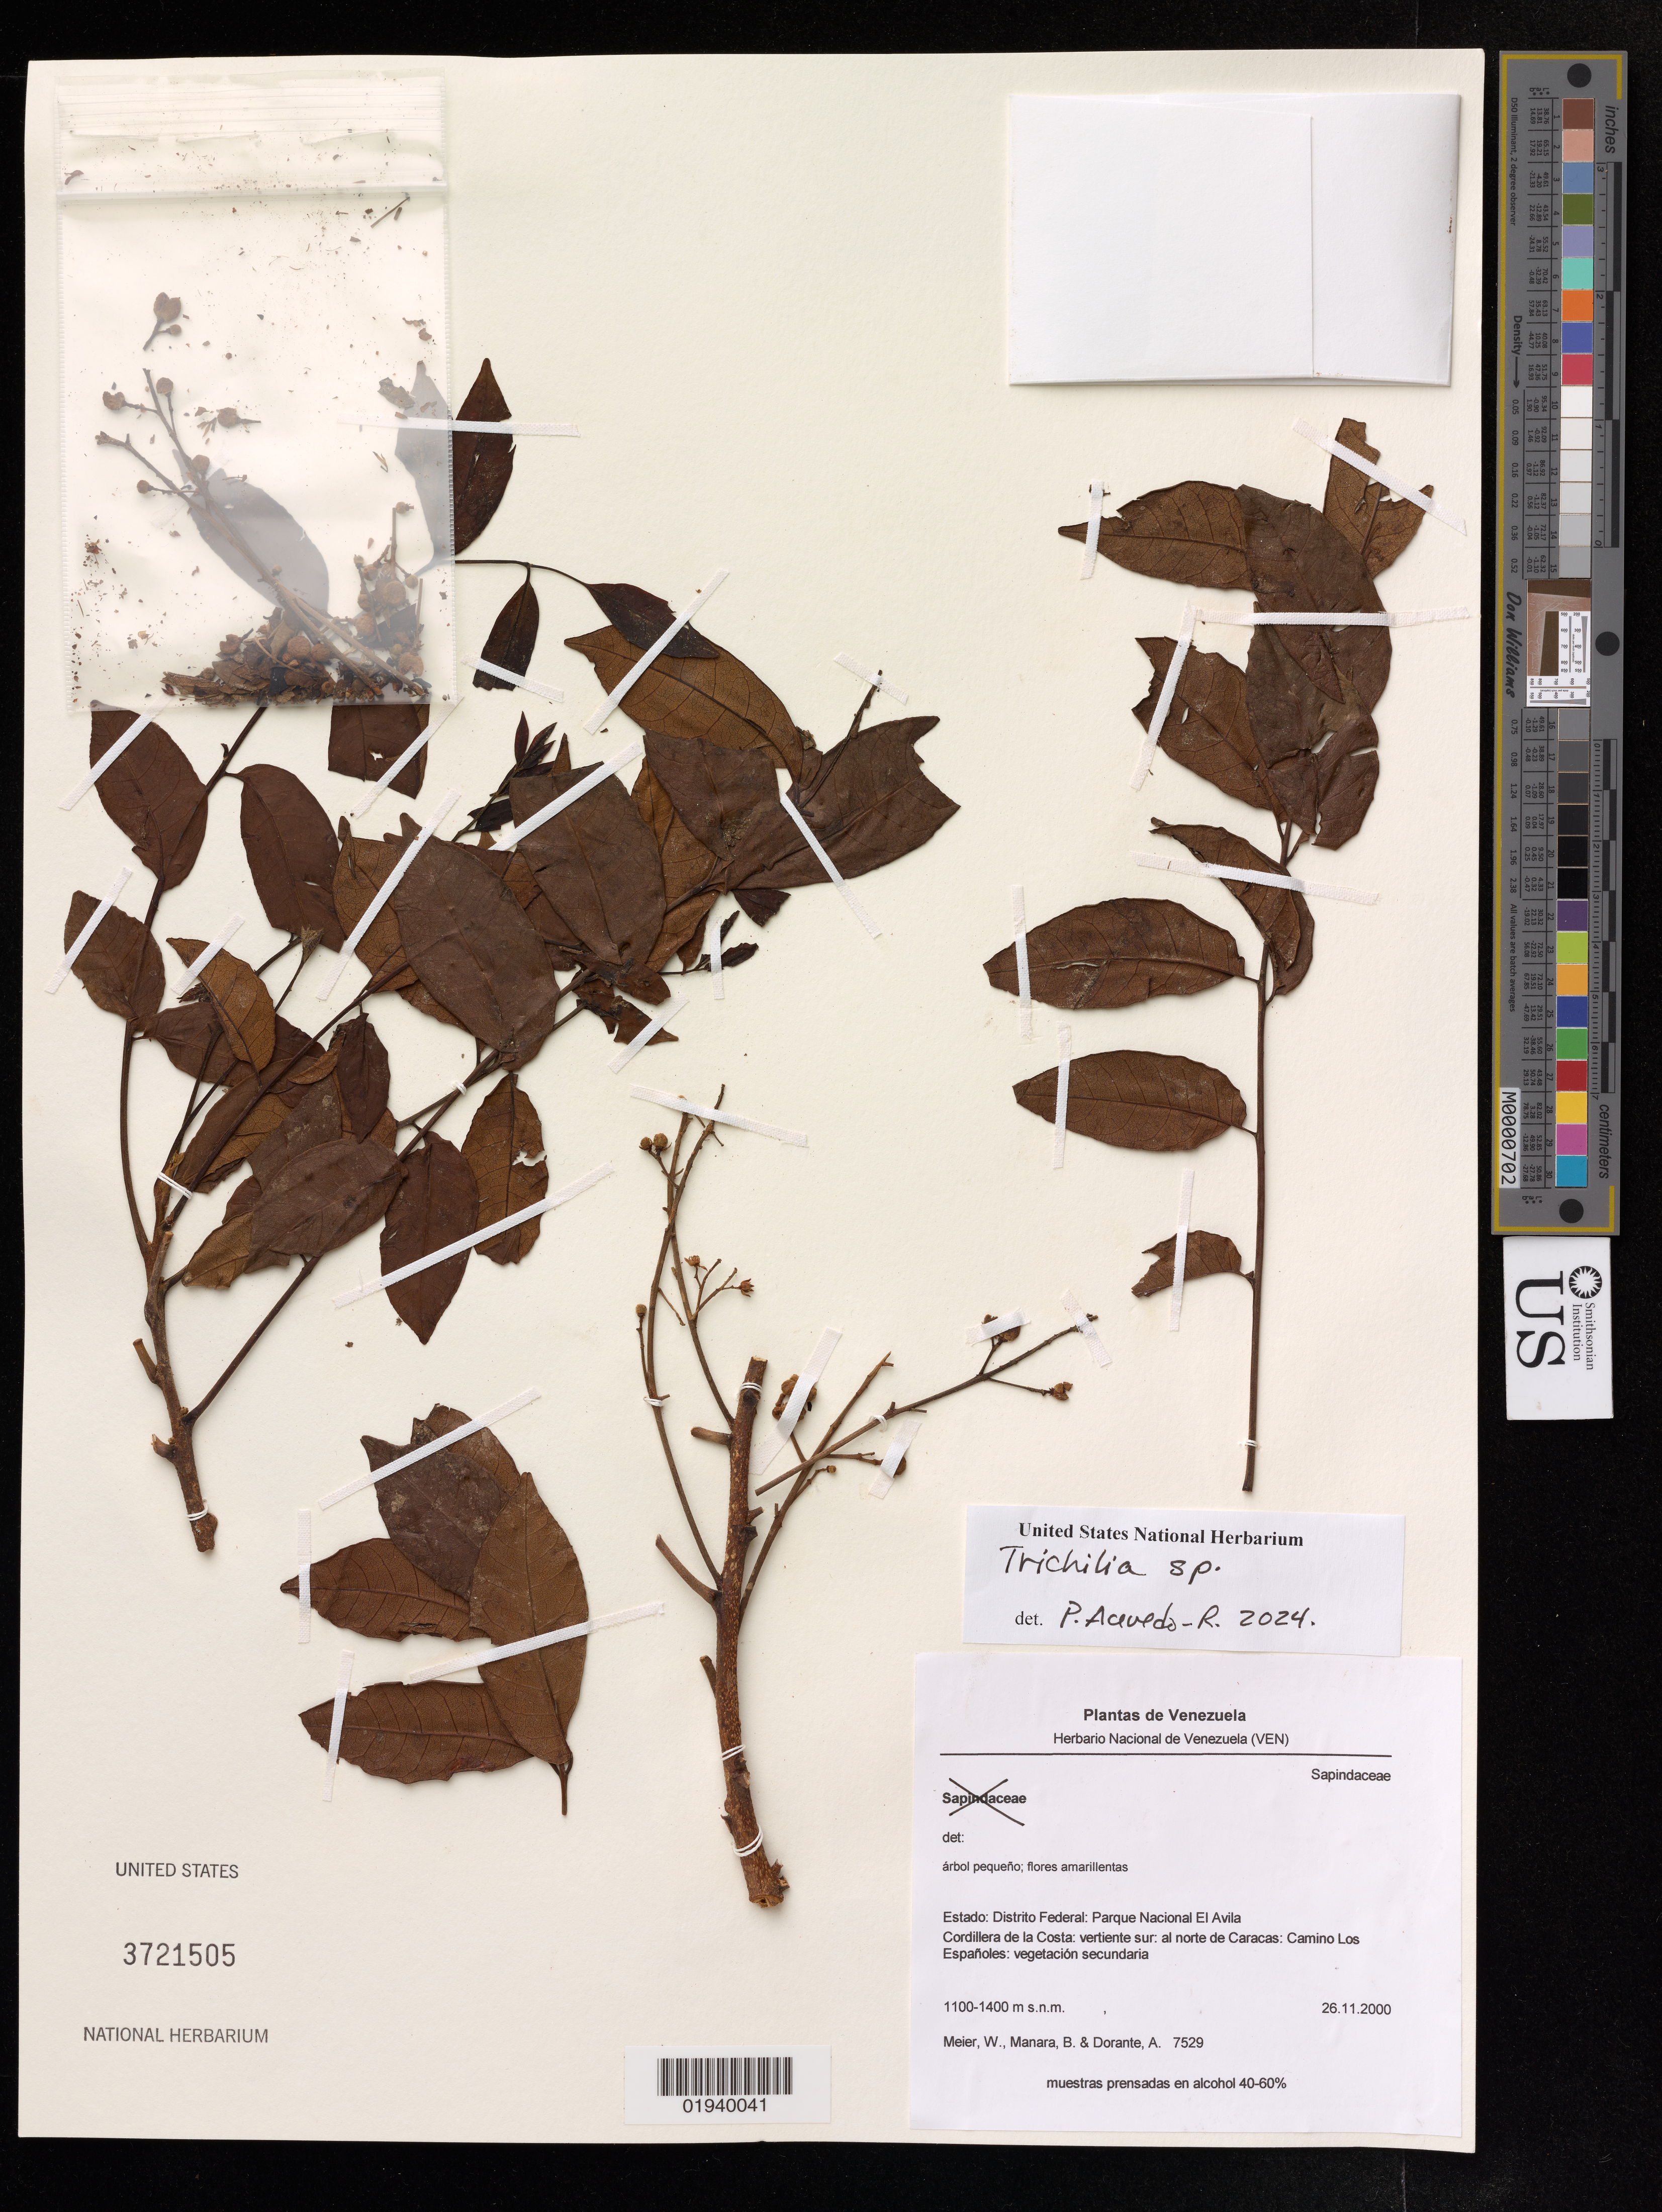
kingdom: Plantae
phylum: Tracheophyta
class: Magnoliopsida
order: Sapindales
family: Meliaceae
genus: Trichilia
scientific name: Trichilia sp.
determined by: Acevedo-Rodriguez, P., (US), Smithsonian Institution - National Museum of Natural History (UNITED STATES)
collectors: W. Meier, B. Manara & A. Dorante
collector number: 7529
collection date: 2000-11-26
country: Venezuela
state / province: Miranda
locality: Parque Nacional El Avila, Cordillera de la Costa, vertiente sur: al norte de Caracas; Camino Los Españoles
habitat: Vegetación secundaria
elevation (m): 1100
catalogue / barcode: US 3721505